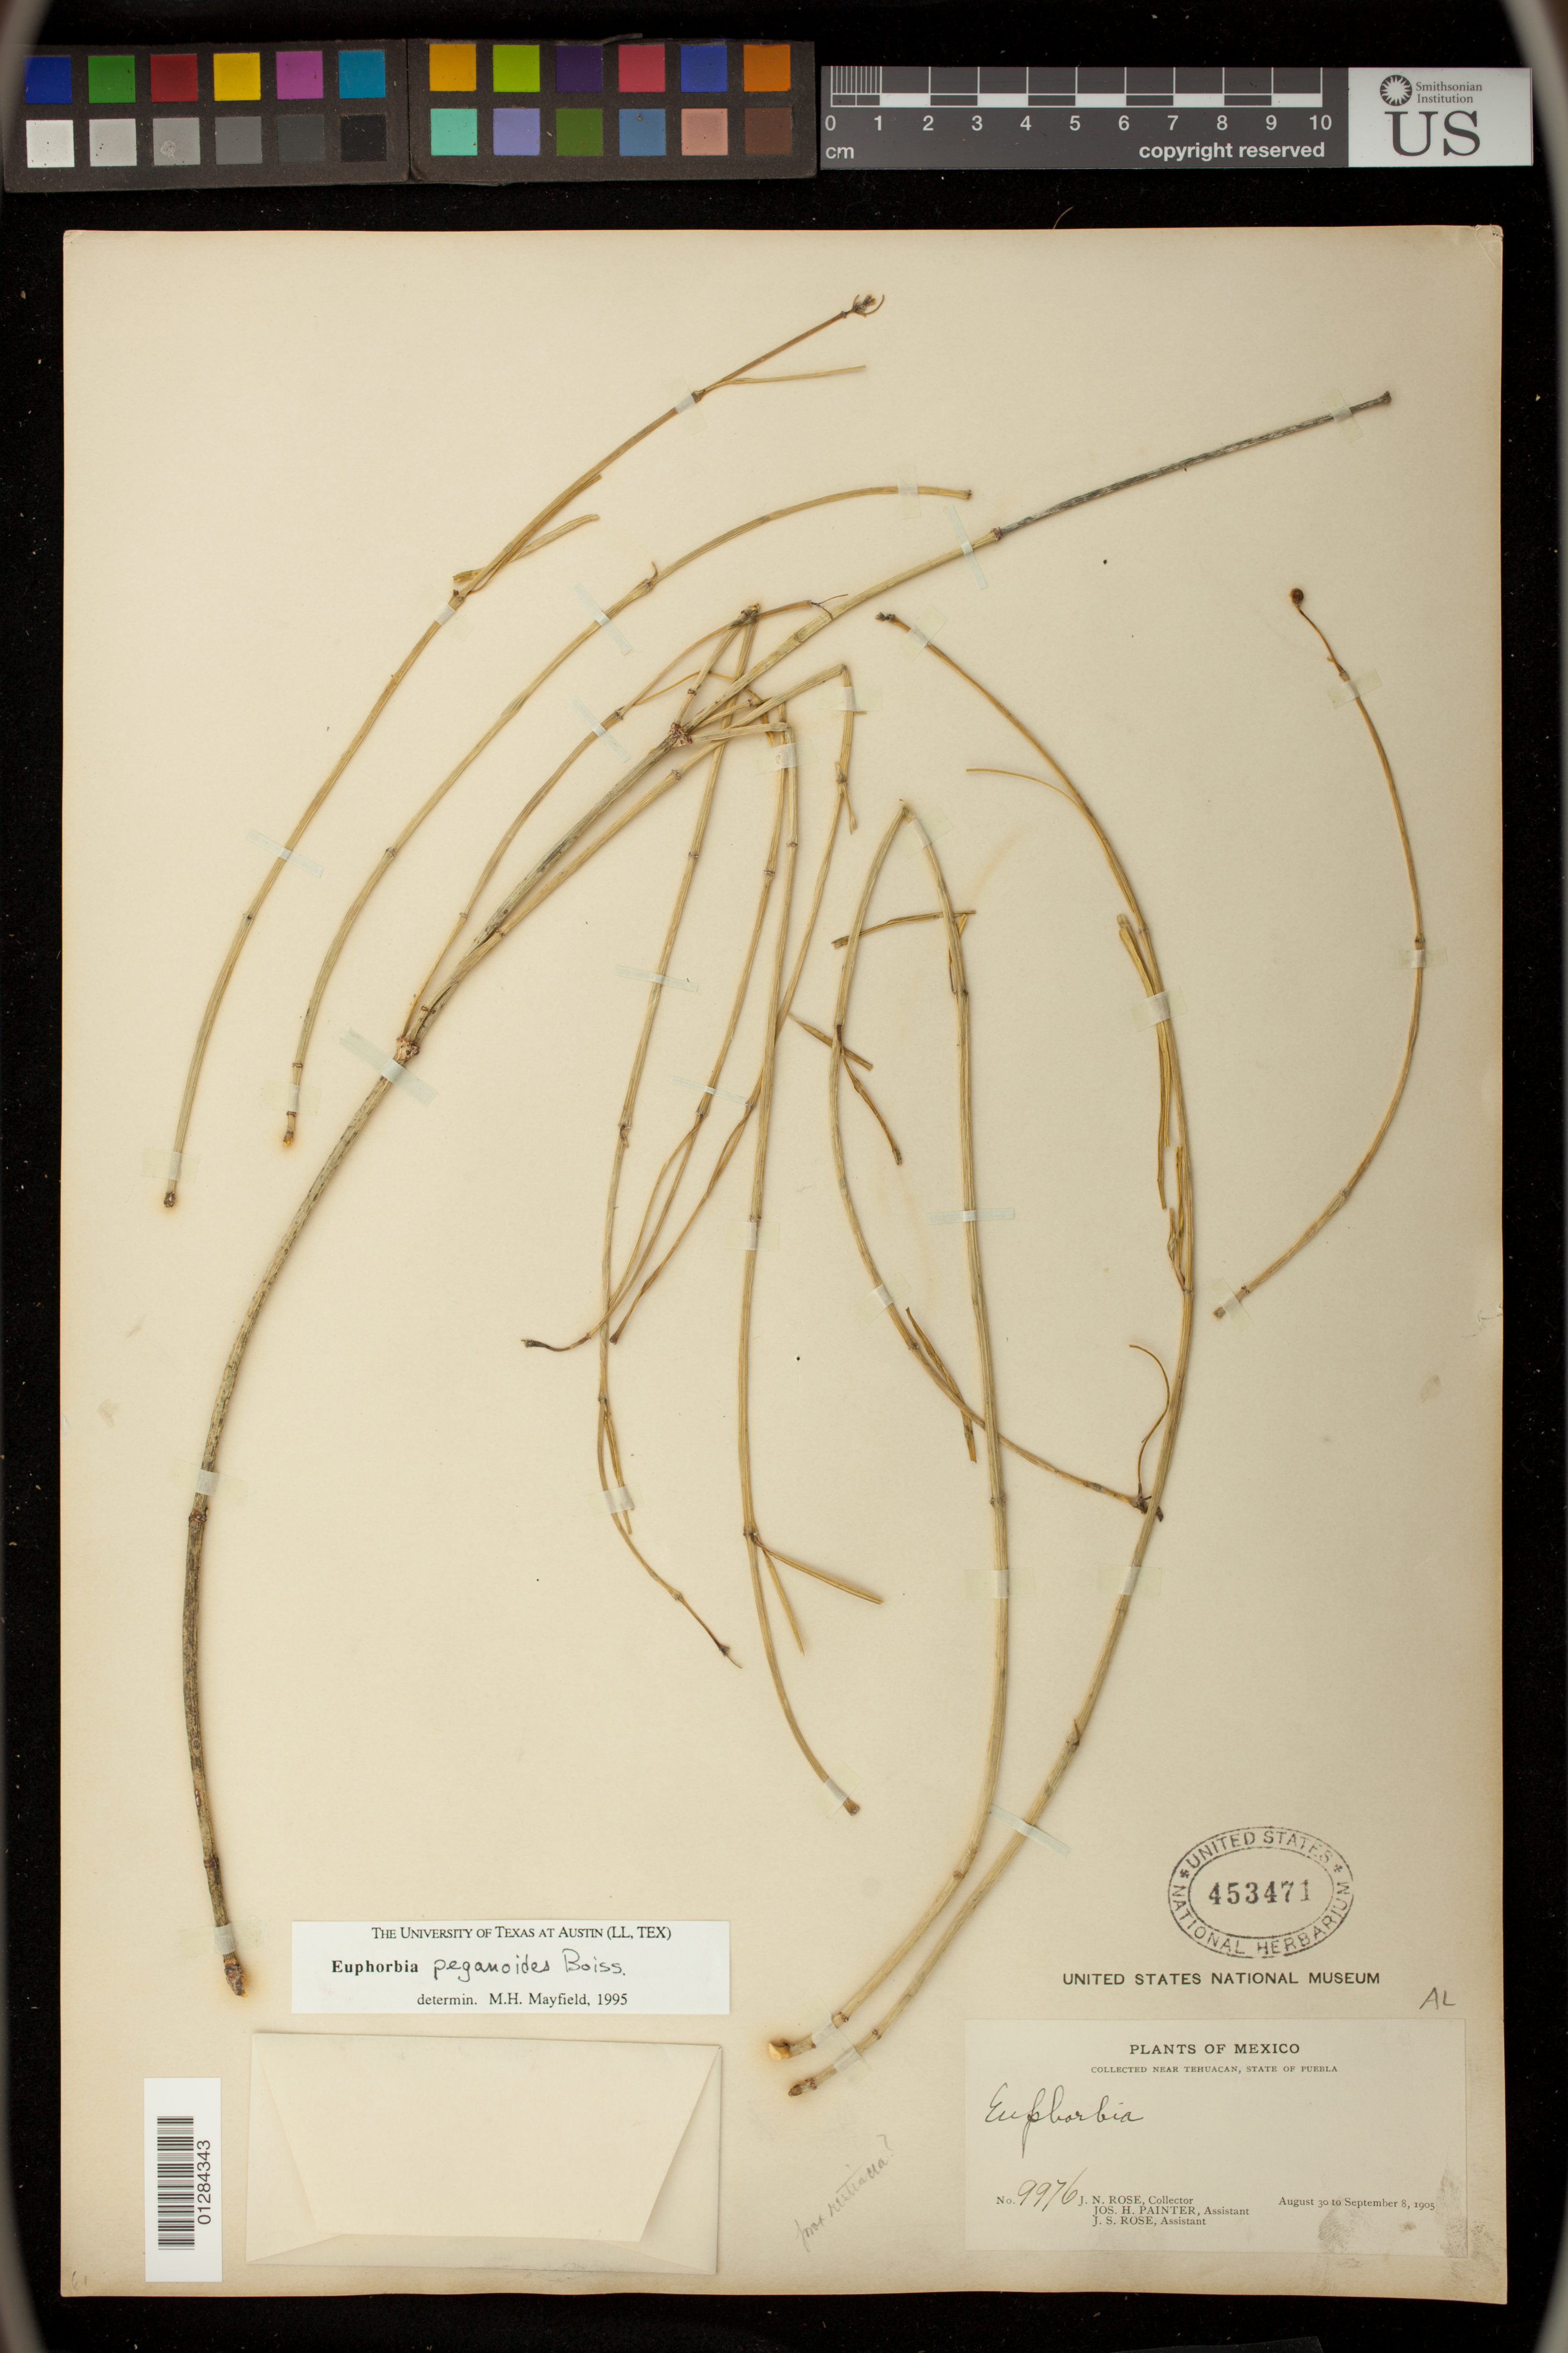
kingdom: Plantae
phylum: Tracheophyta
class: Magnoliopsida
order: Malpighiales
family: Euphorbiaceae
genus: Euphorbia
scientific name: Euphorbia peganoides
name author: Boiss.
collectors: J. N. Rose, J. H. Painter & J. S. Rose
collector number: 9976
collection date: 1905-08-30/1905-09-08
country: Mexico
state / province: Puebla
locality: Near Tehuacan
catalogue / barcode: US 453471